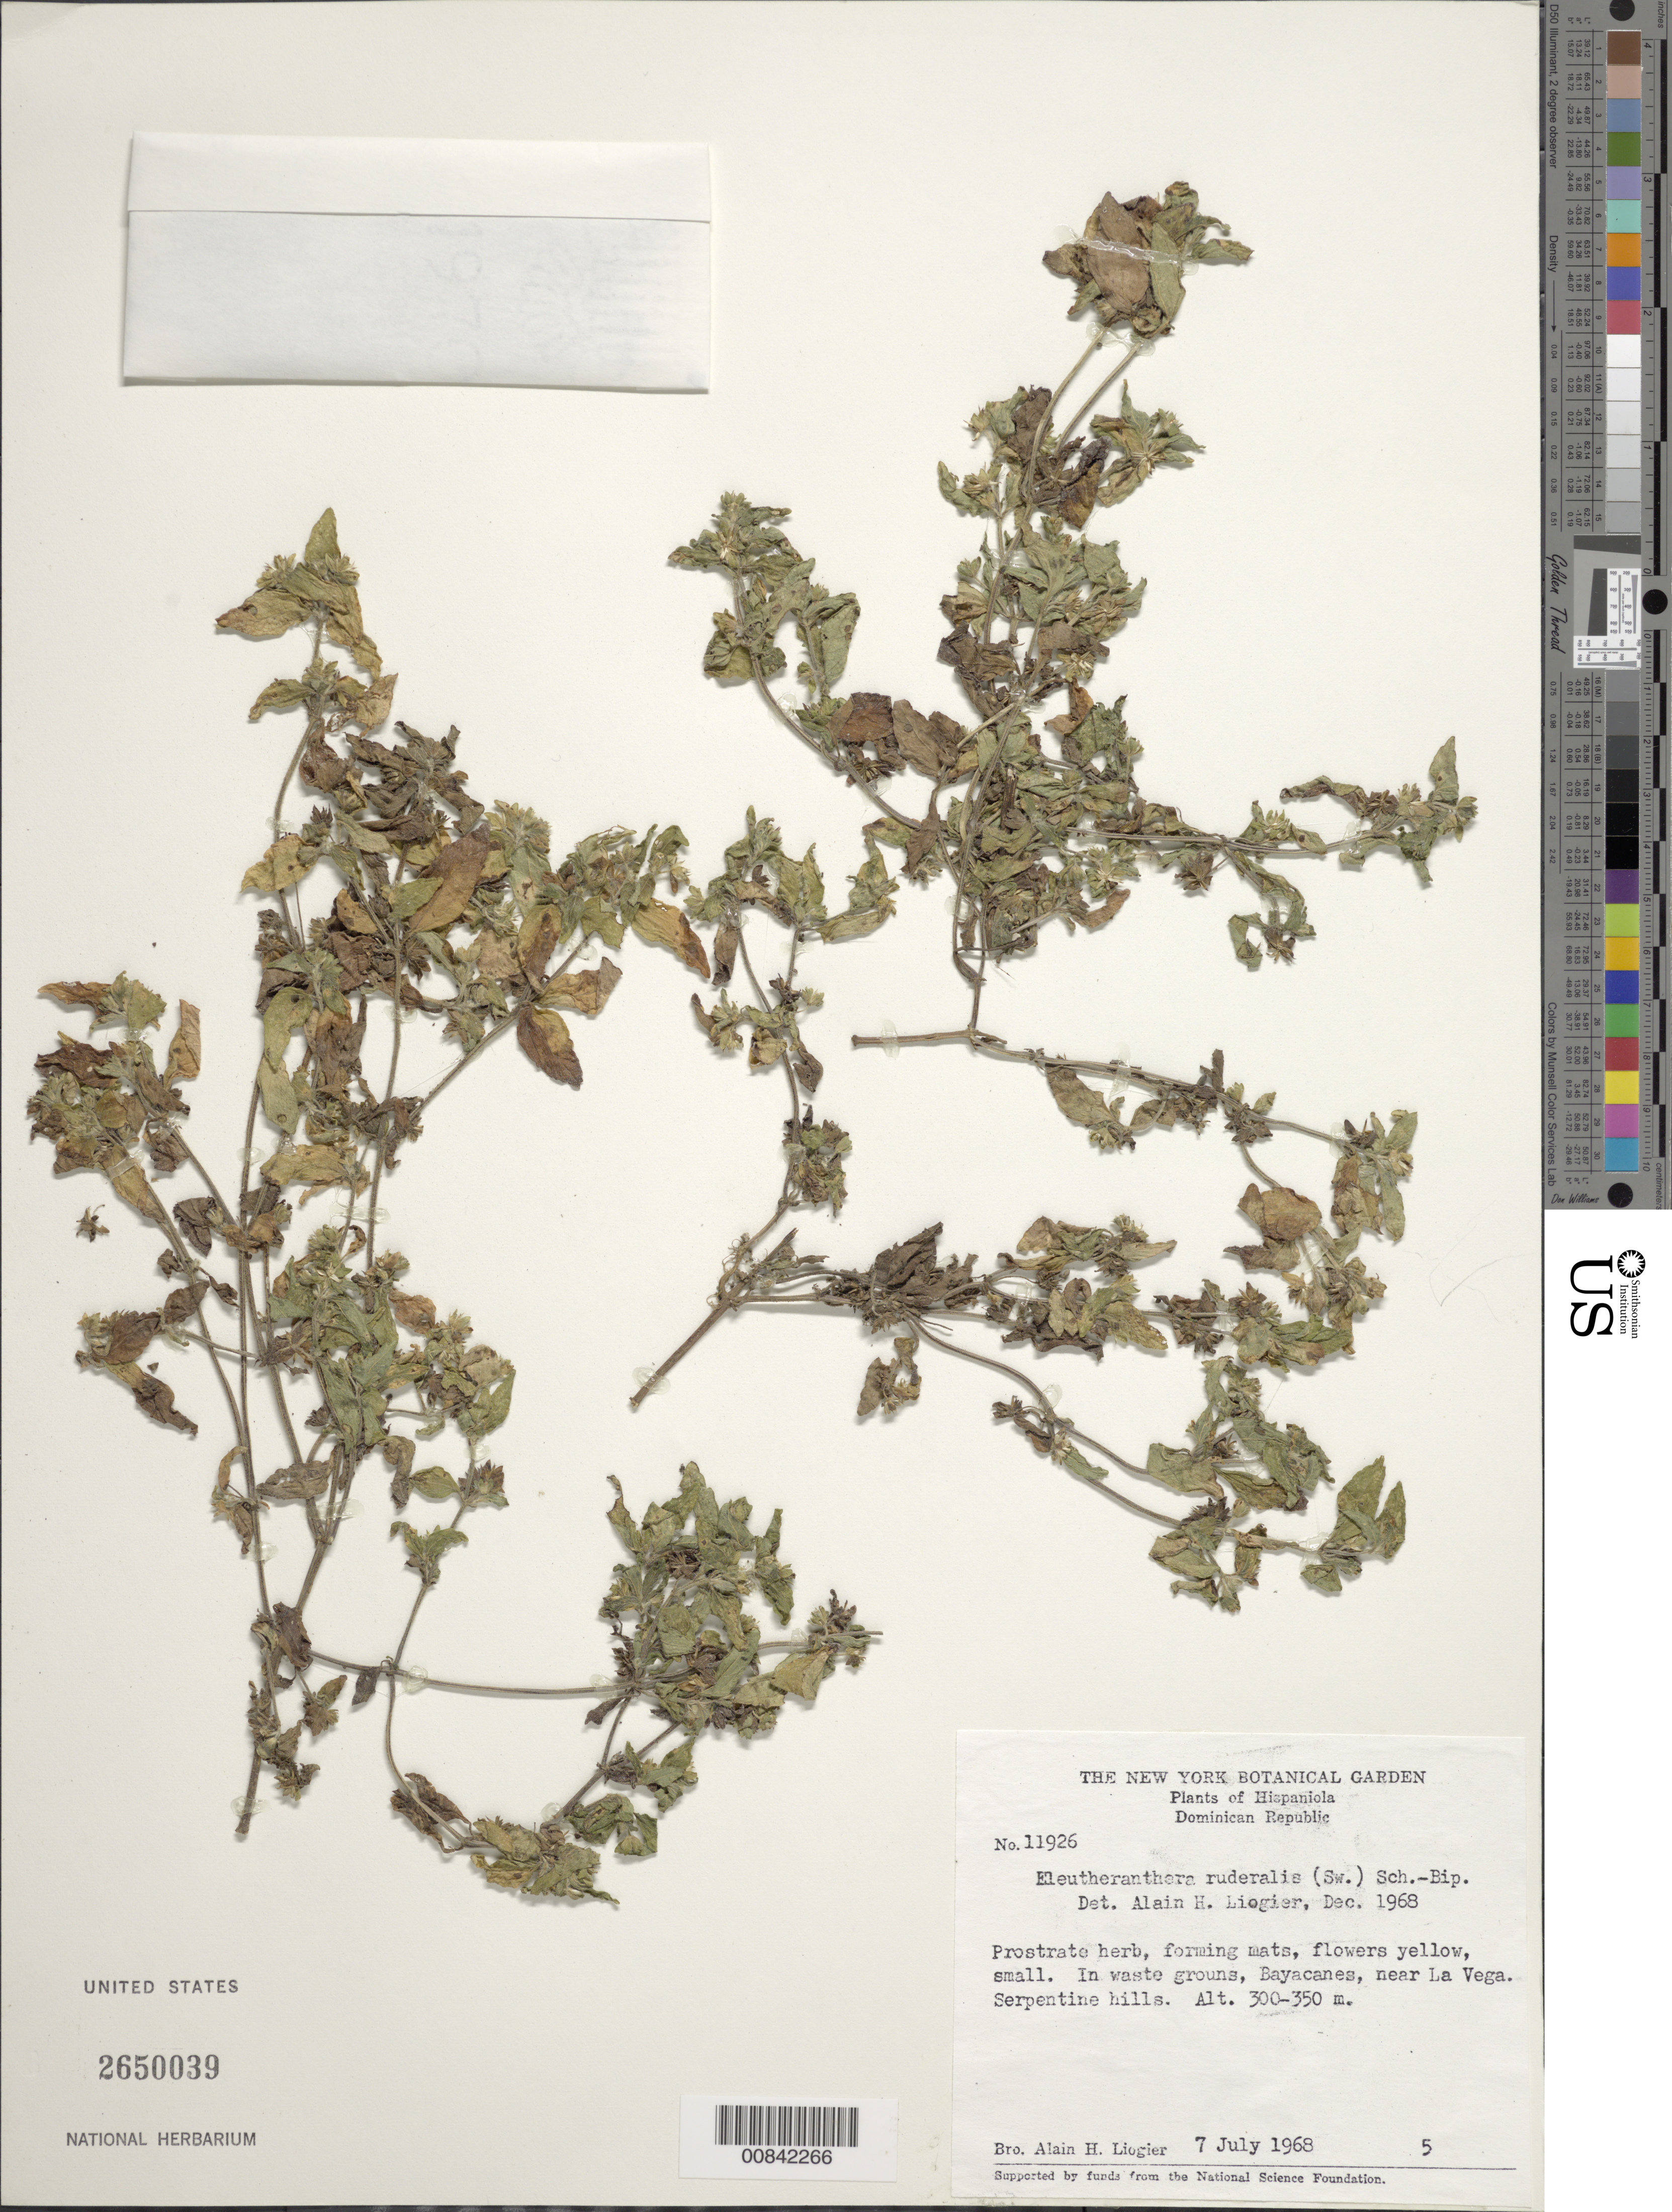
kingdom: Plantae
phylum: Tracheophyta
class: Magnoliopsida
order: Asterales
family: Asteraceae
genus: Eleutheranthera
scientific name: Eleutheranthera ruderalis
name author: (Sw.) Sch. Bip.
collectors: A. H. Liogier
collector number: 11926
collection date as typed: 07 Jul 1968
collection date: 1968-07-07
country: Dominican Republic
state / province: La Vega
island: Hispaniola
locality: Bayacanes, near La Vega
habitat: Waste grounds on serpentine hills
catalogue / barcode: US 2650039